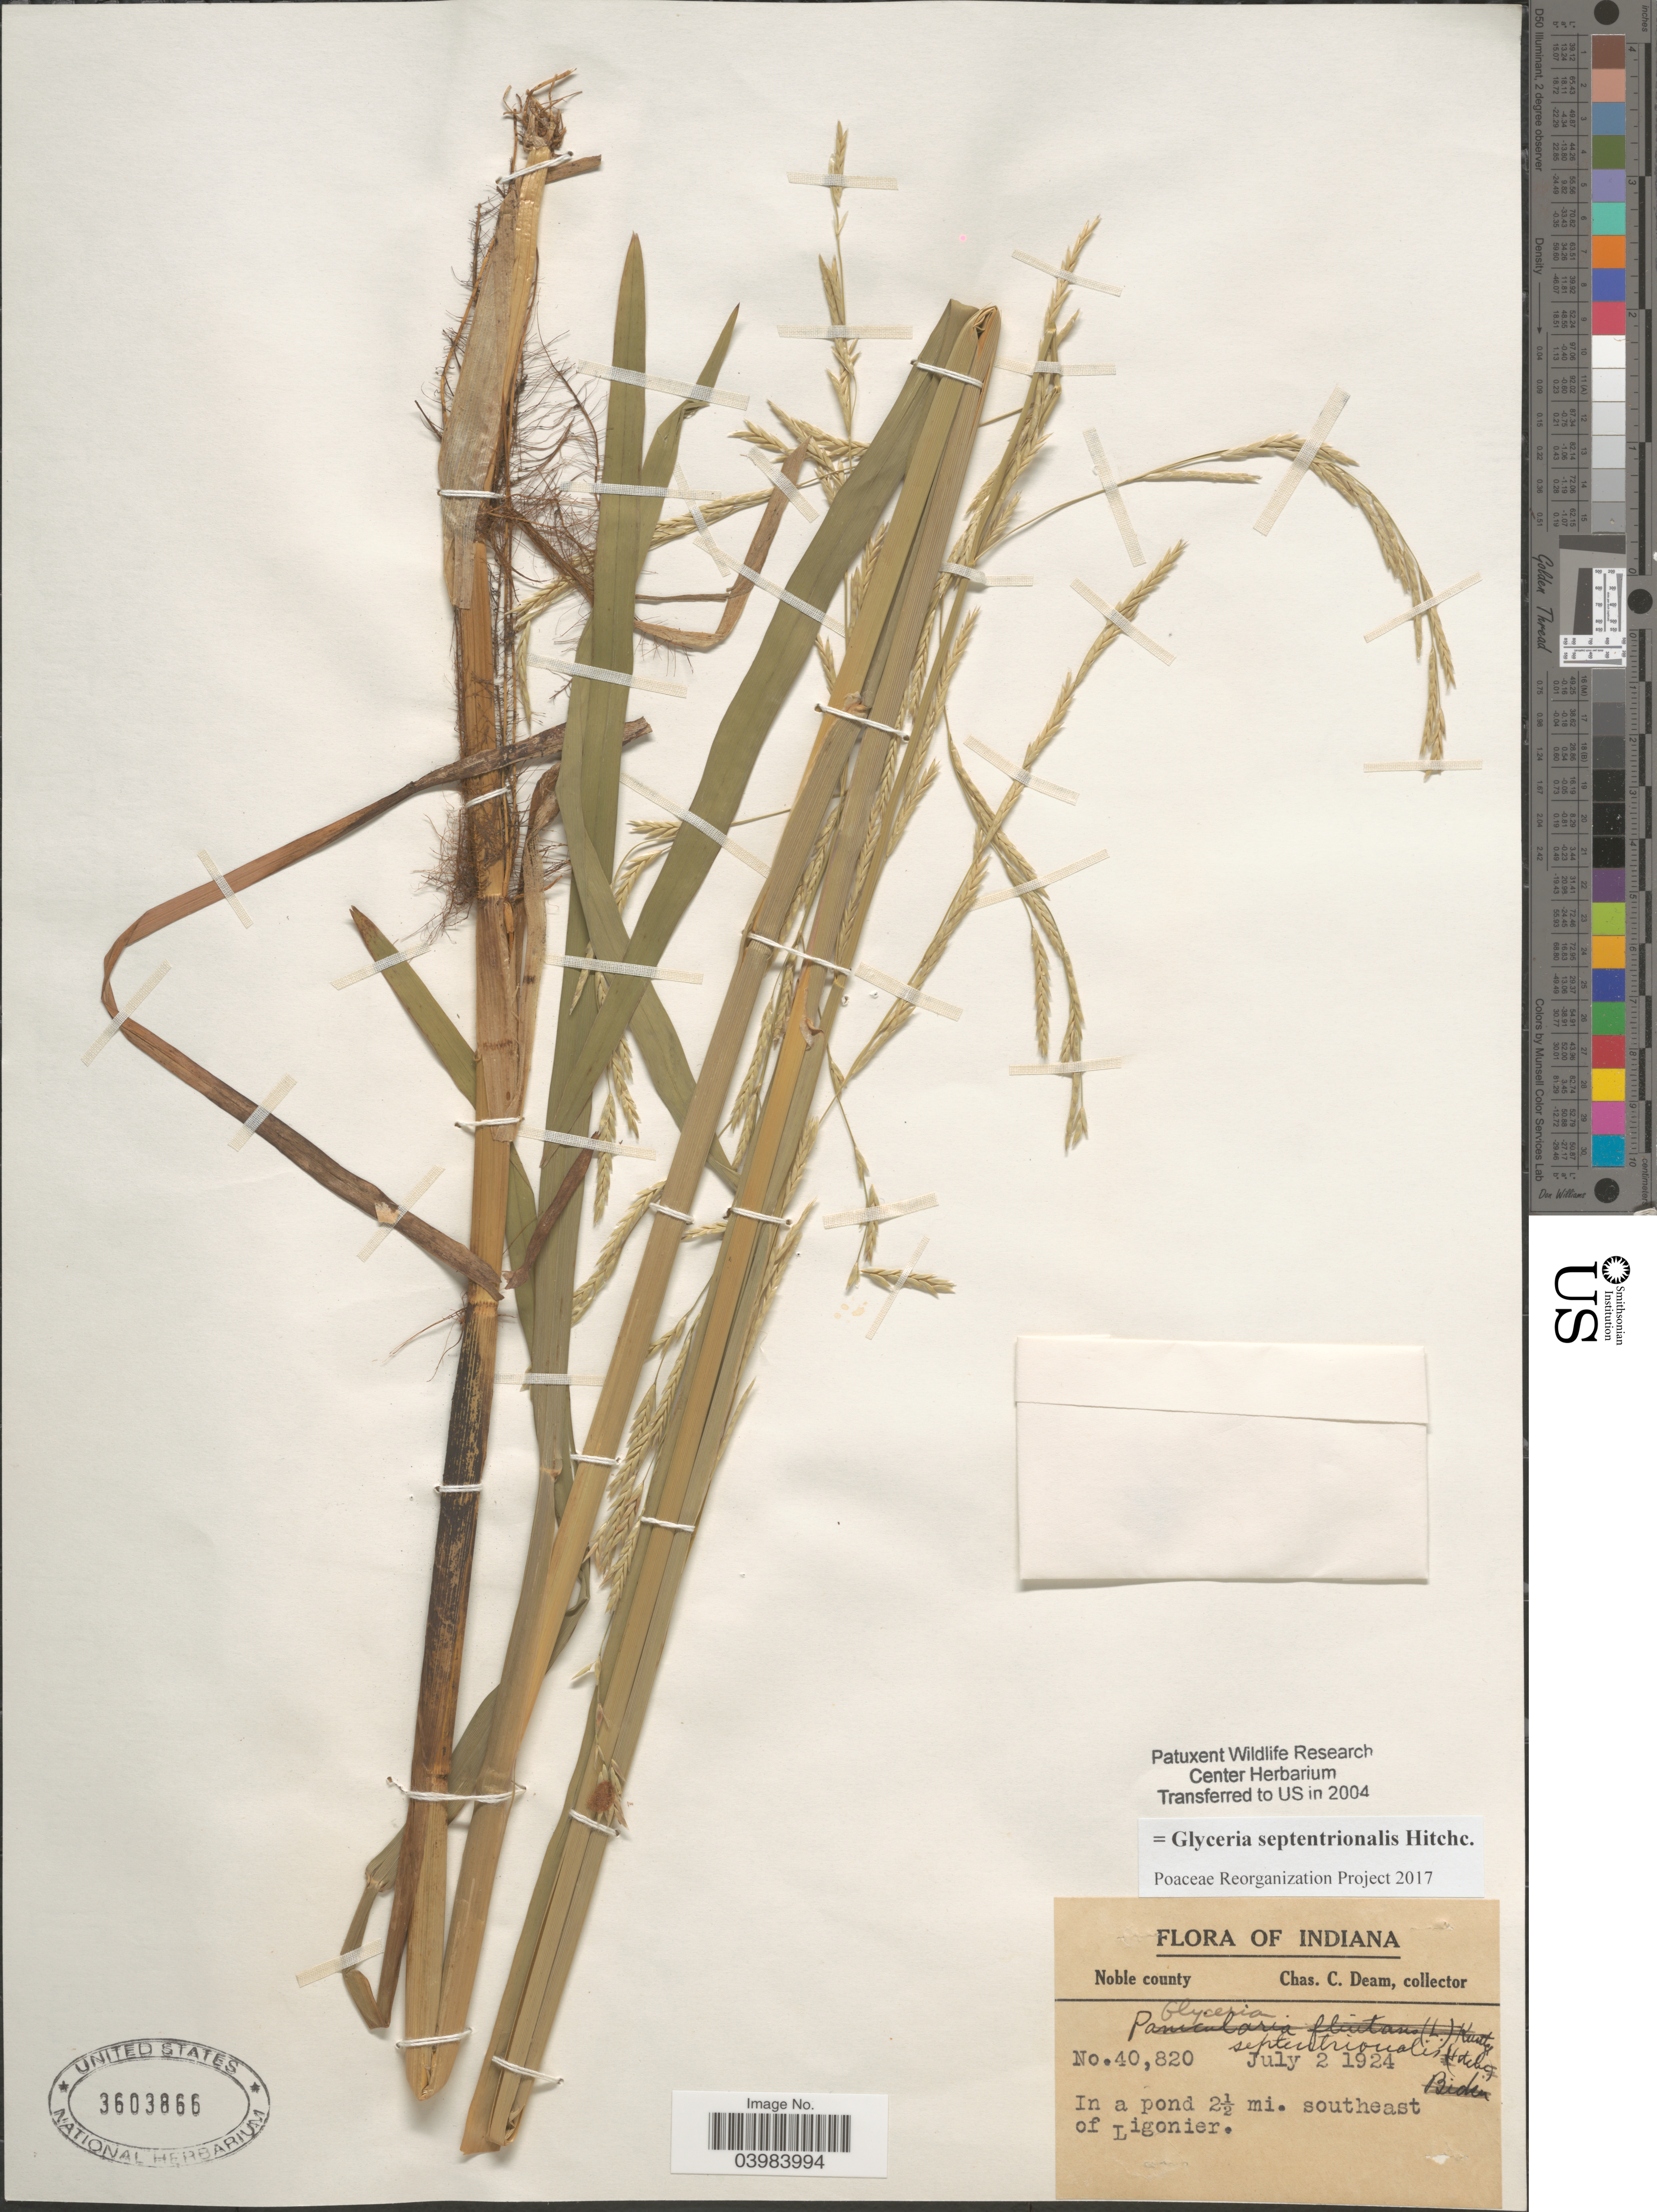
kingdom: Plantae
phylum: Tracheophyta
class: Liliopsida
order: Poales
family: Poaceae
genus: Glyceria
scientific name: Glyceria septentrionalis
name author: Hitchc.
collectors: C. C. Deam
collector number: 40820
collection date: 1924-07-02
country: United States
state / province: Indiana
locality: Noble county. In a pond 2½ mi. southeast of Ligonier.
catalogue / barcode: US 3603866